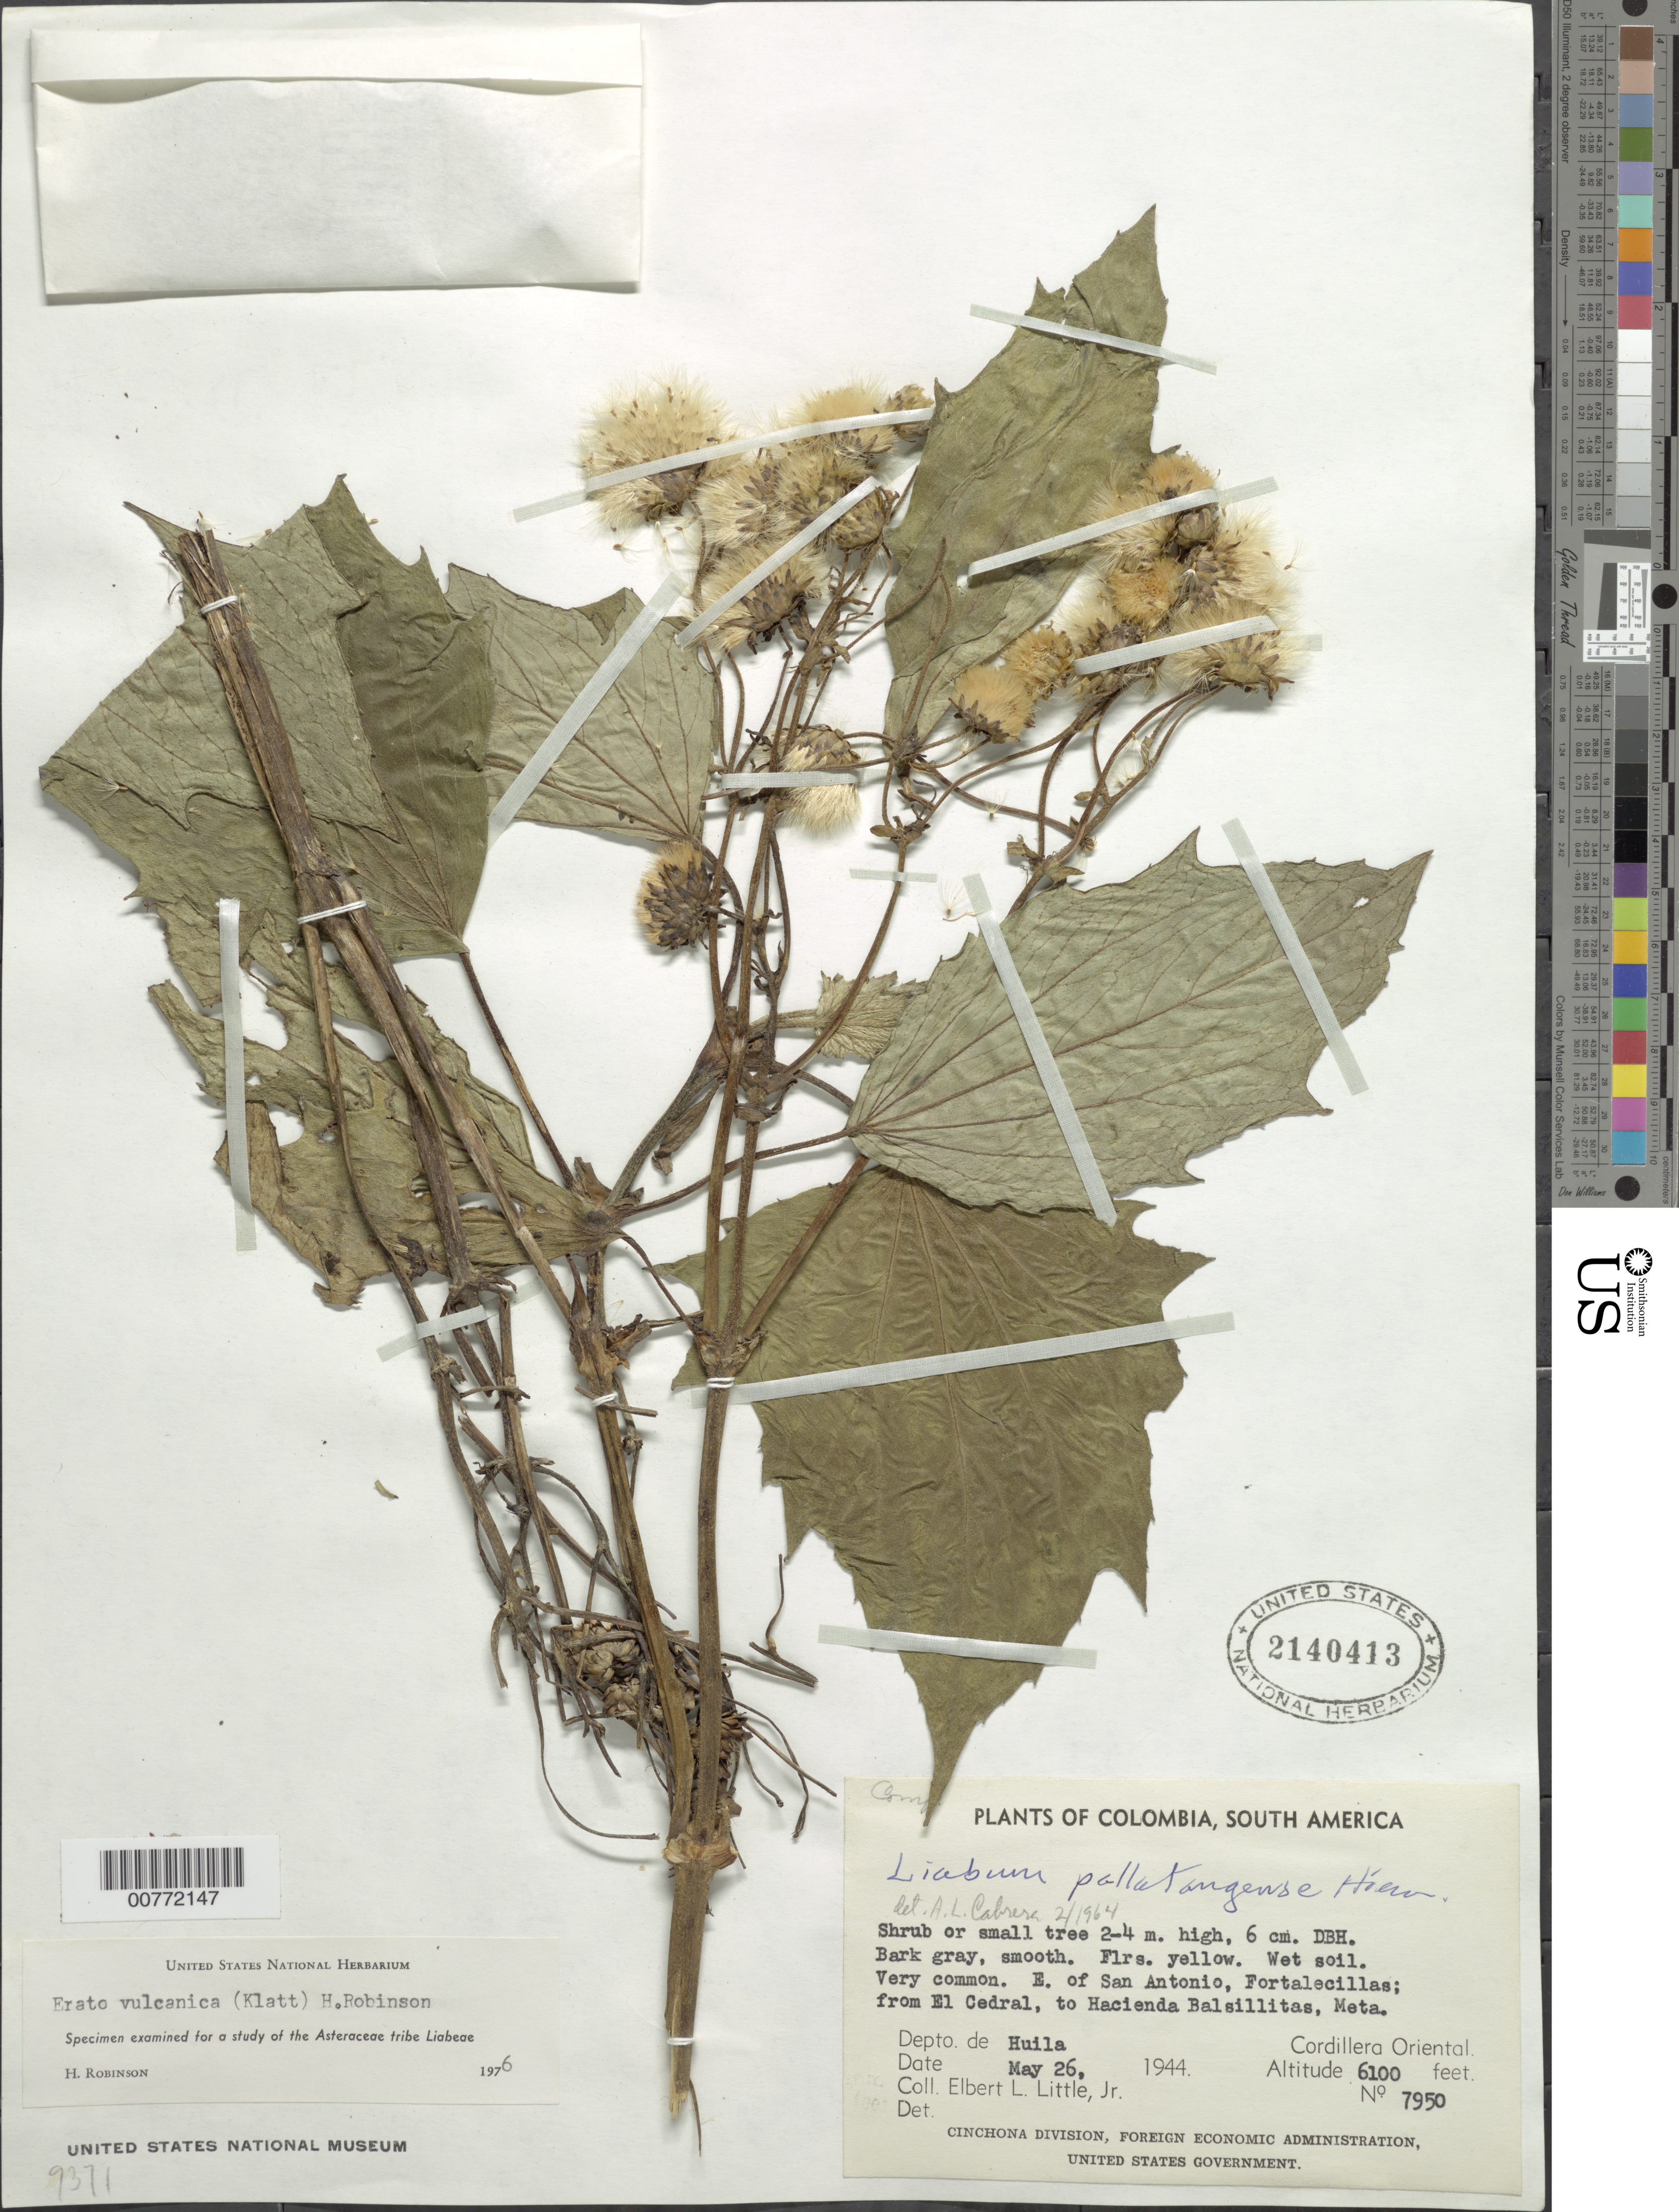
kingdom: Plantae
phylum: Tracheophyta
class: Magnoliopsida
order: Asterales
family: Asteraceae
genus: Erato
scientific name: Erato vulcanica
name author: (Klatt) H. Rob.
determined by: Robinson, Harold E., (US)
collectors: E. L. Little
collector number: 7950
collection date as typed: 26-May-44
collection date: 1944-05-26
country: Colombia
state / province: Huila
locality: San Antonio, E of, Fortalecillas; from El Cedral, to Hacienda Balsillitas, Meta; Cordillera Oriental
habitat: Wet soil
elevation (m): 1859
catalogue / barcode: US 2140413